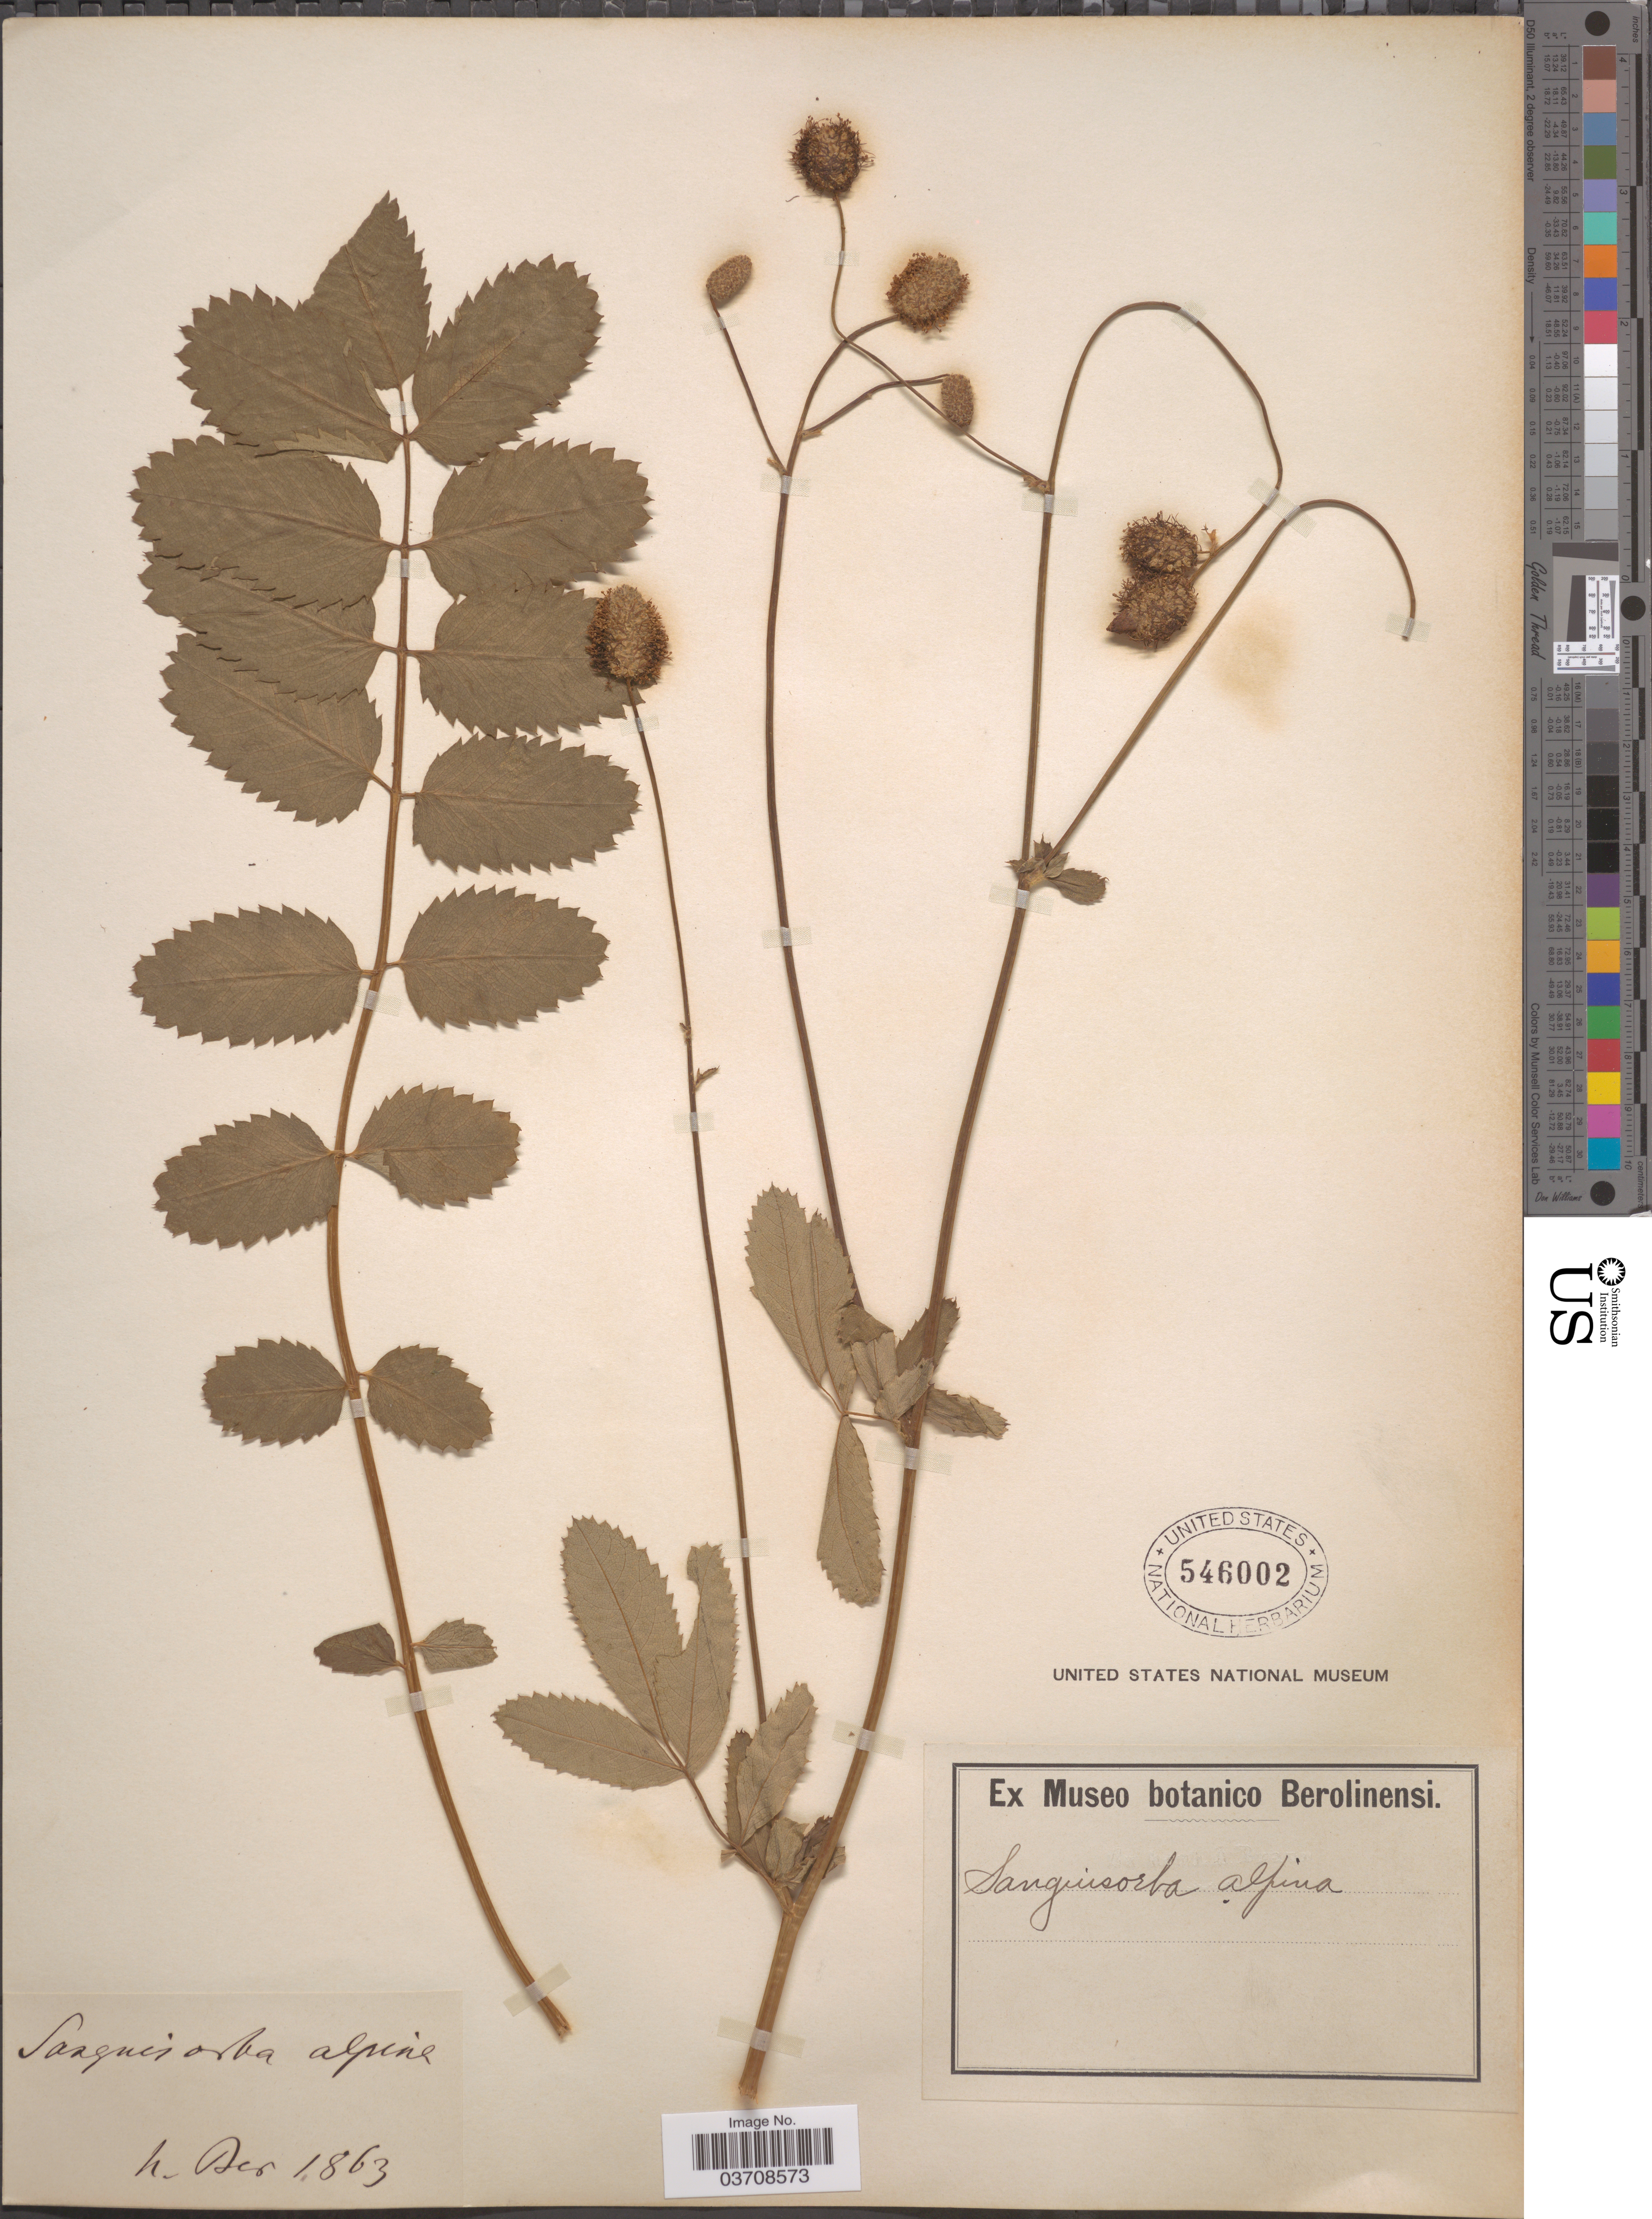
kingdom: Plantae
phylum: Tracheophyta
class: Magnoliopsida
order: Rosales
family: Rosaceae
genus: Sanguisorba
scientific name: Sanguisorba alpina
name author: Bunge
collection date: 1863-12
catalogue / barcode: US 546002